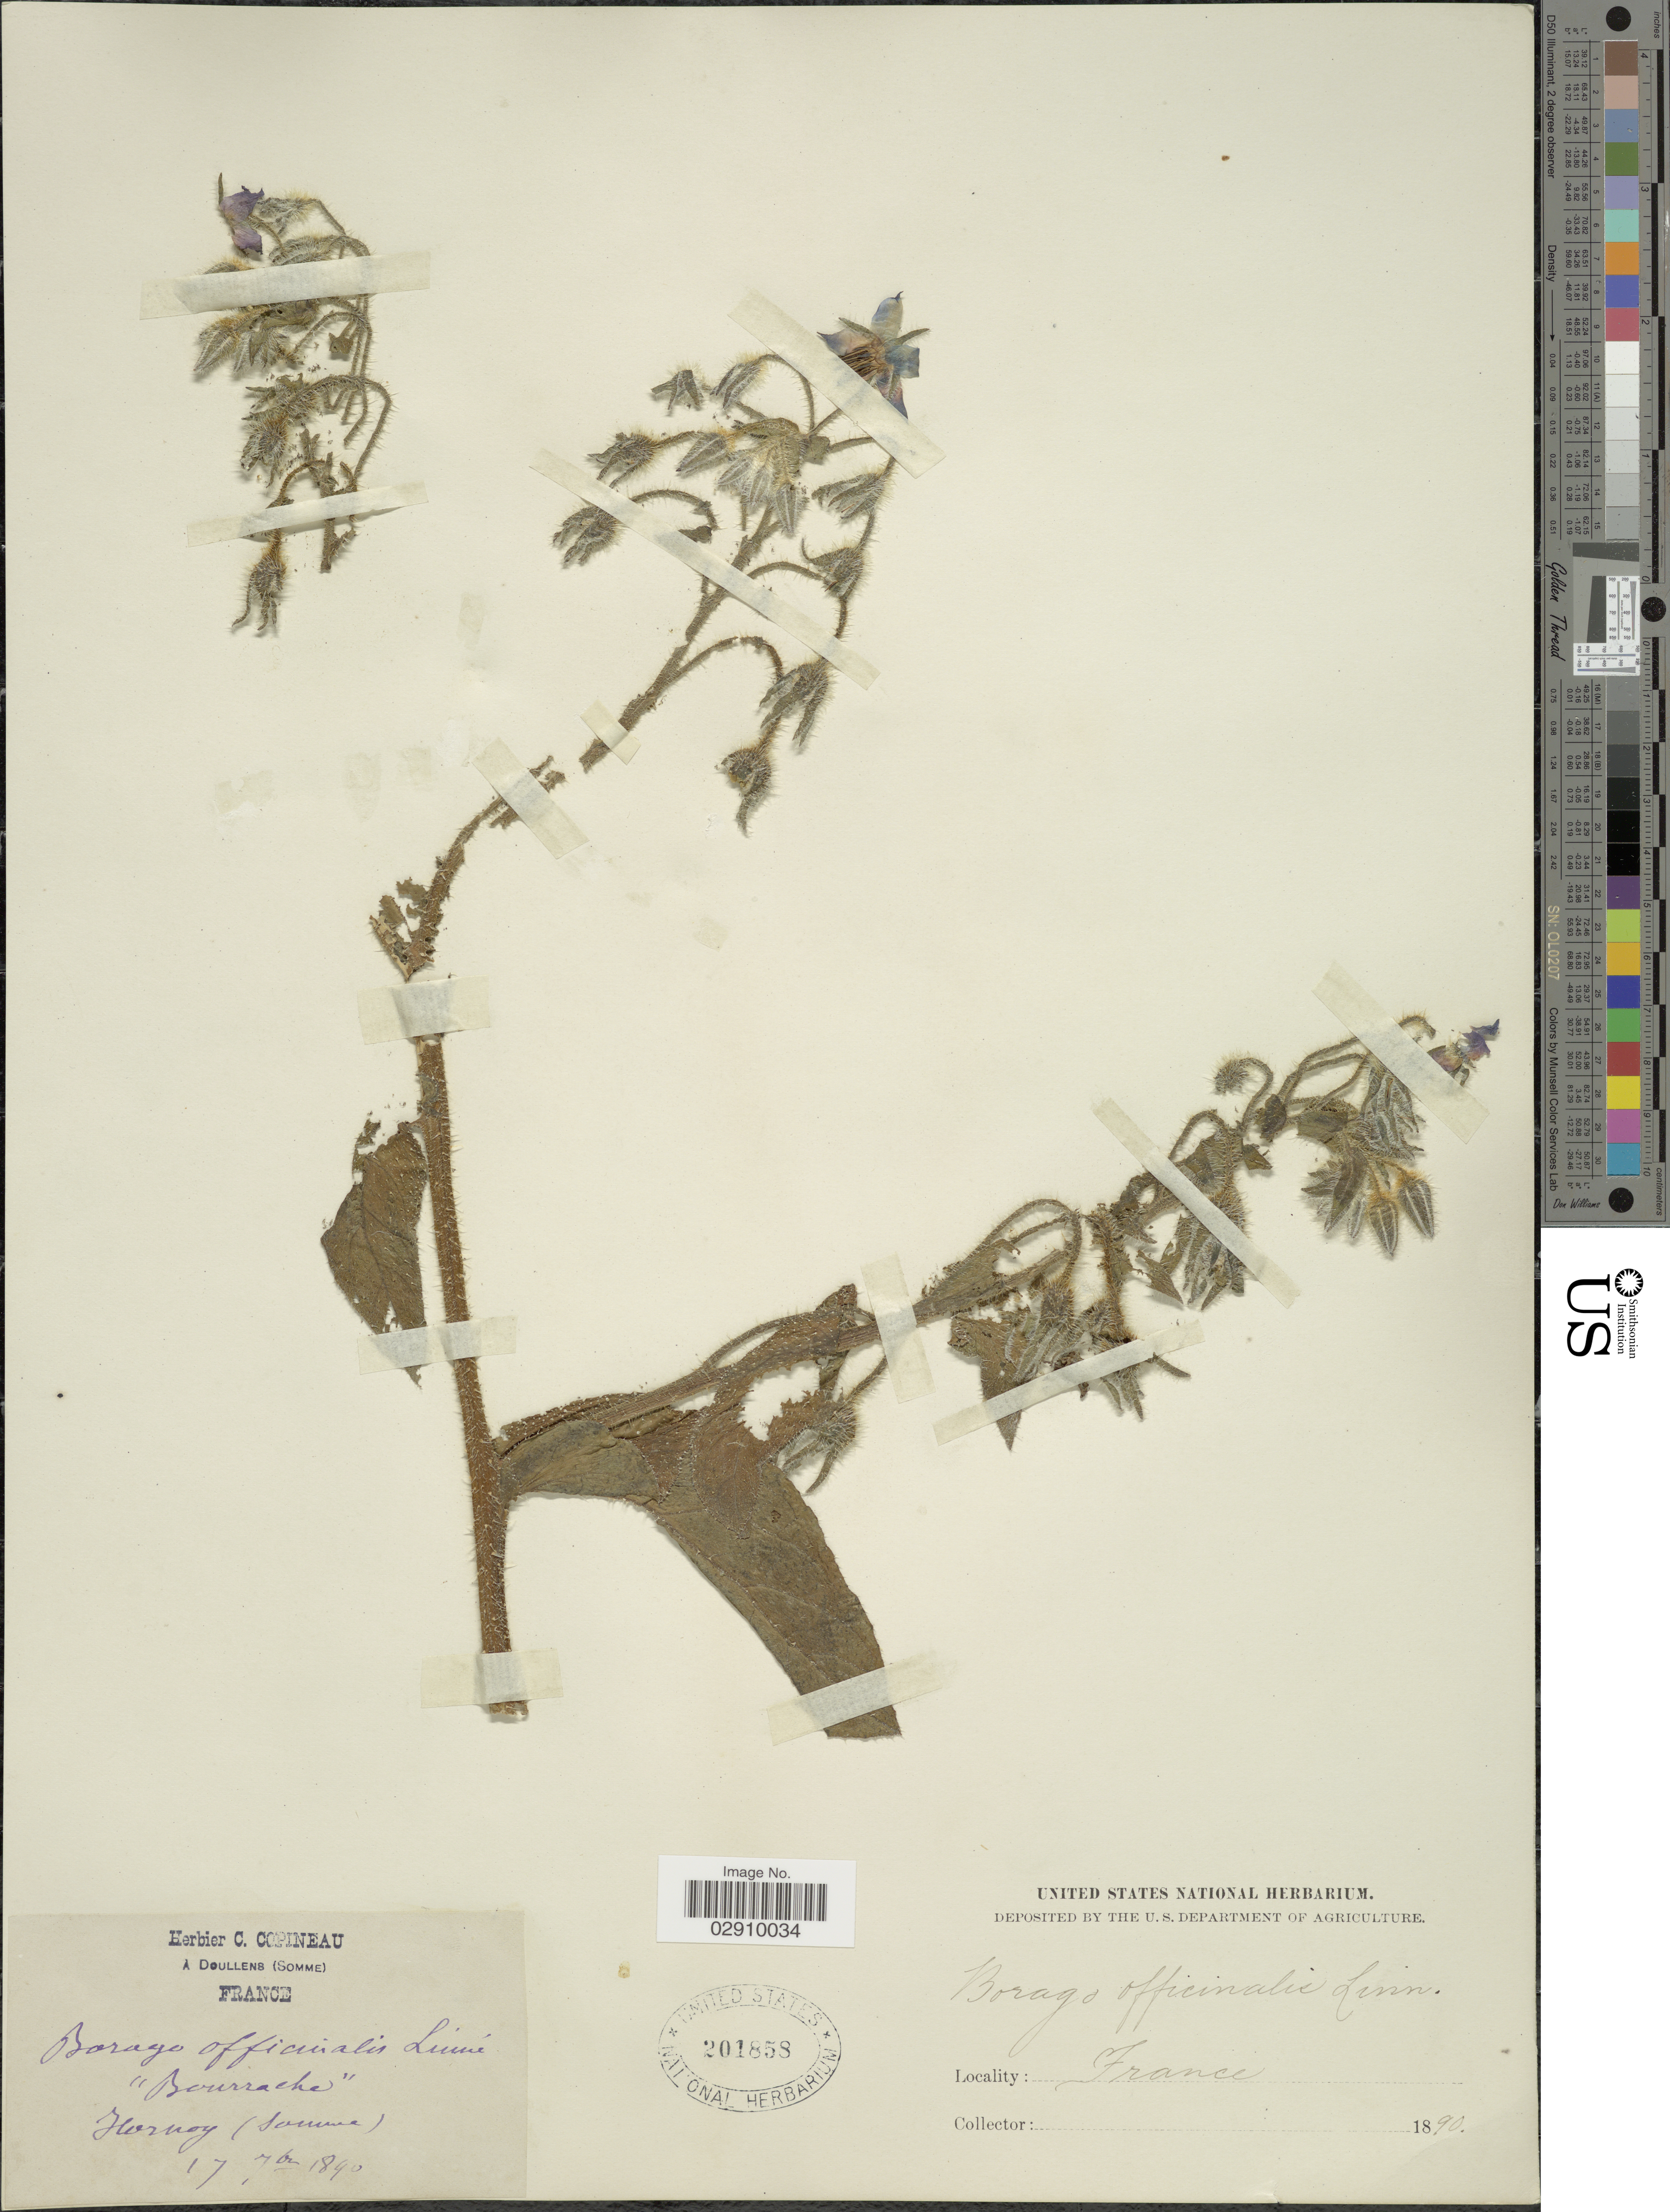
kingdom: Plantae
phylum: Tracheophyta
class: Magnoliopsida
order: Boraginales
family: Boraginaceae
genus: Borago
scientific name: Borago officinalis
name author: L.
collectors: A. Doullens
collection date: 1890-09-17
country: France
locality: Hornoy (Somme).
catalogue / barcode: US 201858